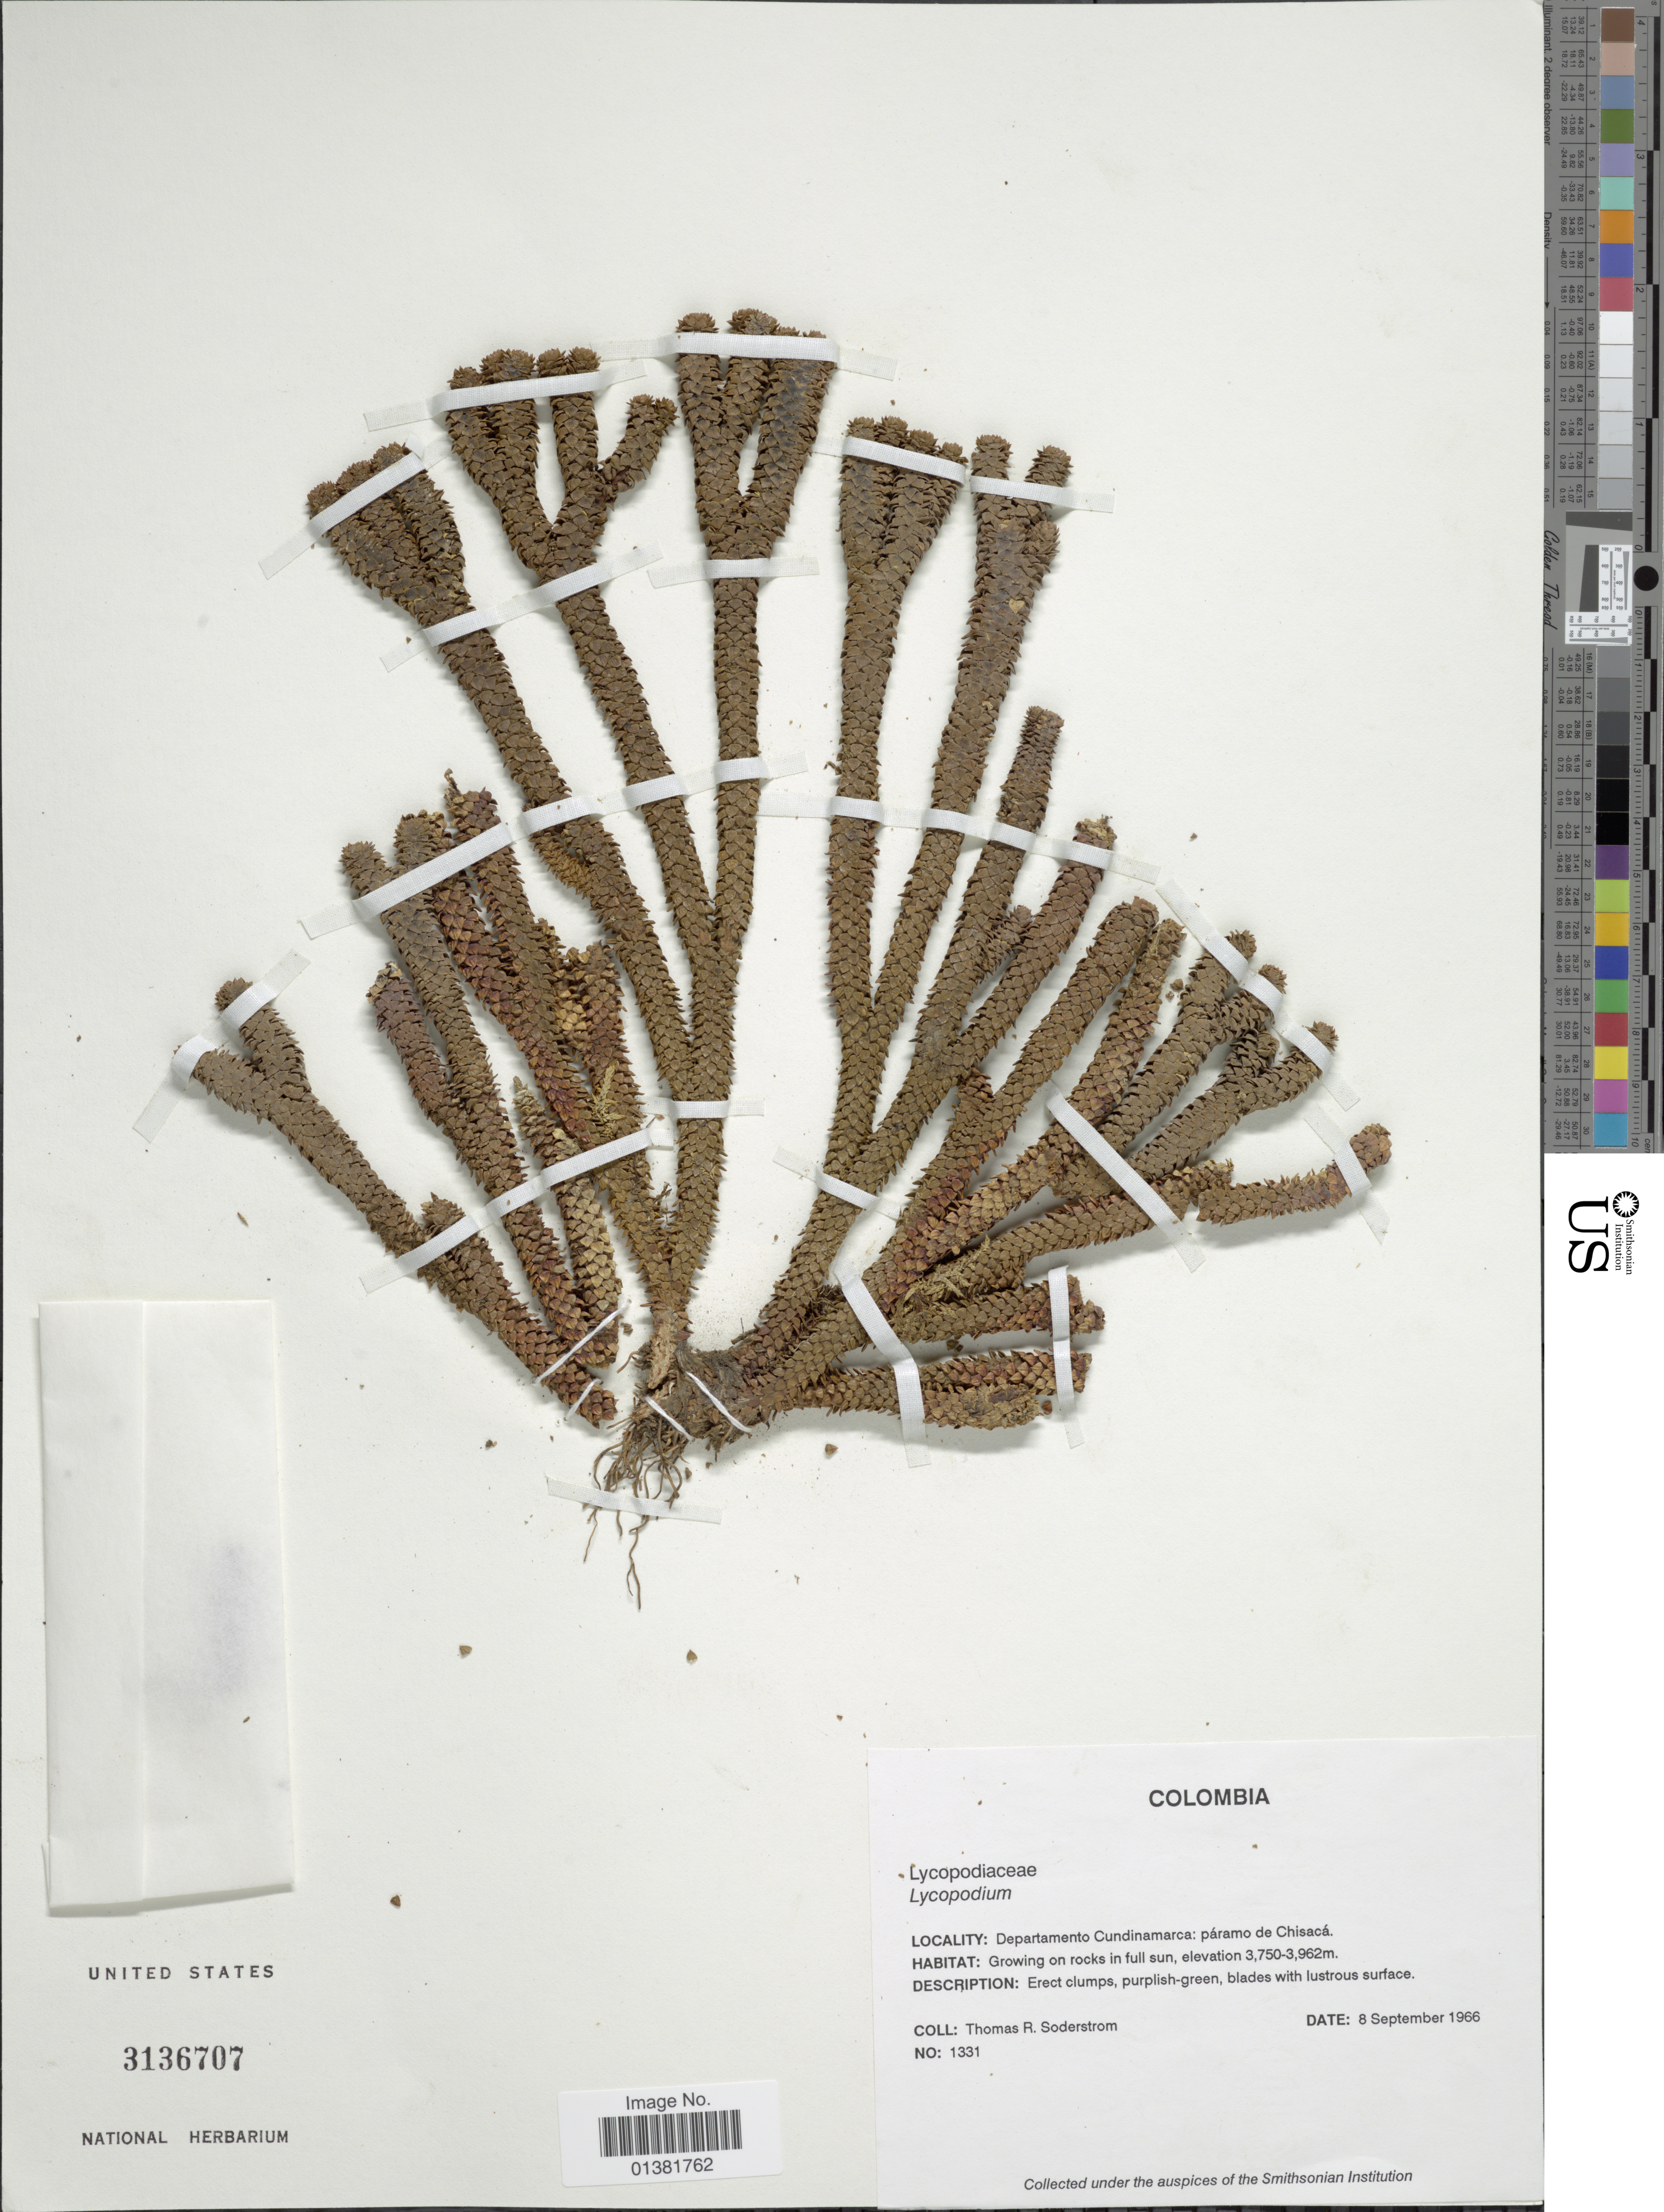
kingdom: Plantae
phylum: Tracheophyta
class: Lycopodiopsida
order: Lycopodiales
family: Lycopodiaceae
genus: Phlegmariurus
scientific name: Phlegmariurus brevifolius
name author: (Grev. & Hook.) B. Øllg.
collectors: T. R. Soderstrom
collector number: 1331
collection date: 1966-09-08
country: Colombia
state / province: Cundinamarca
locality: Páramo de Chisacá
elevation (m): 3750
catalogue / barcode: US 3136707